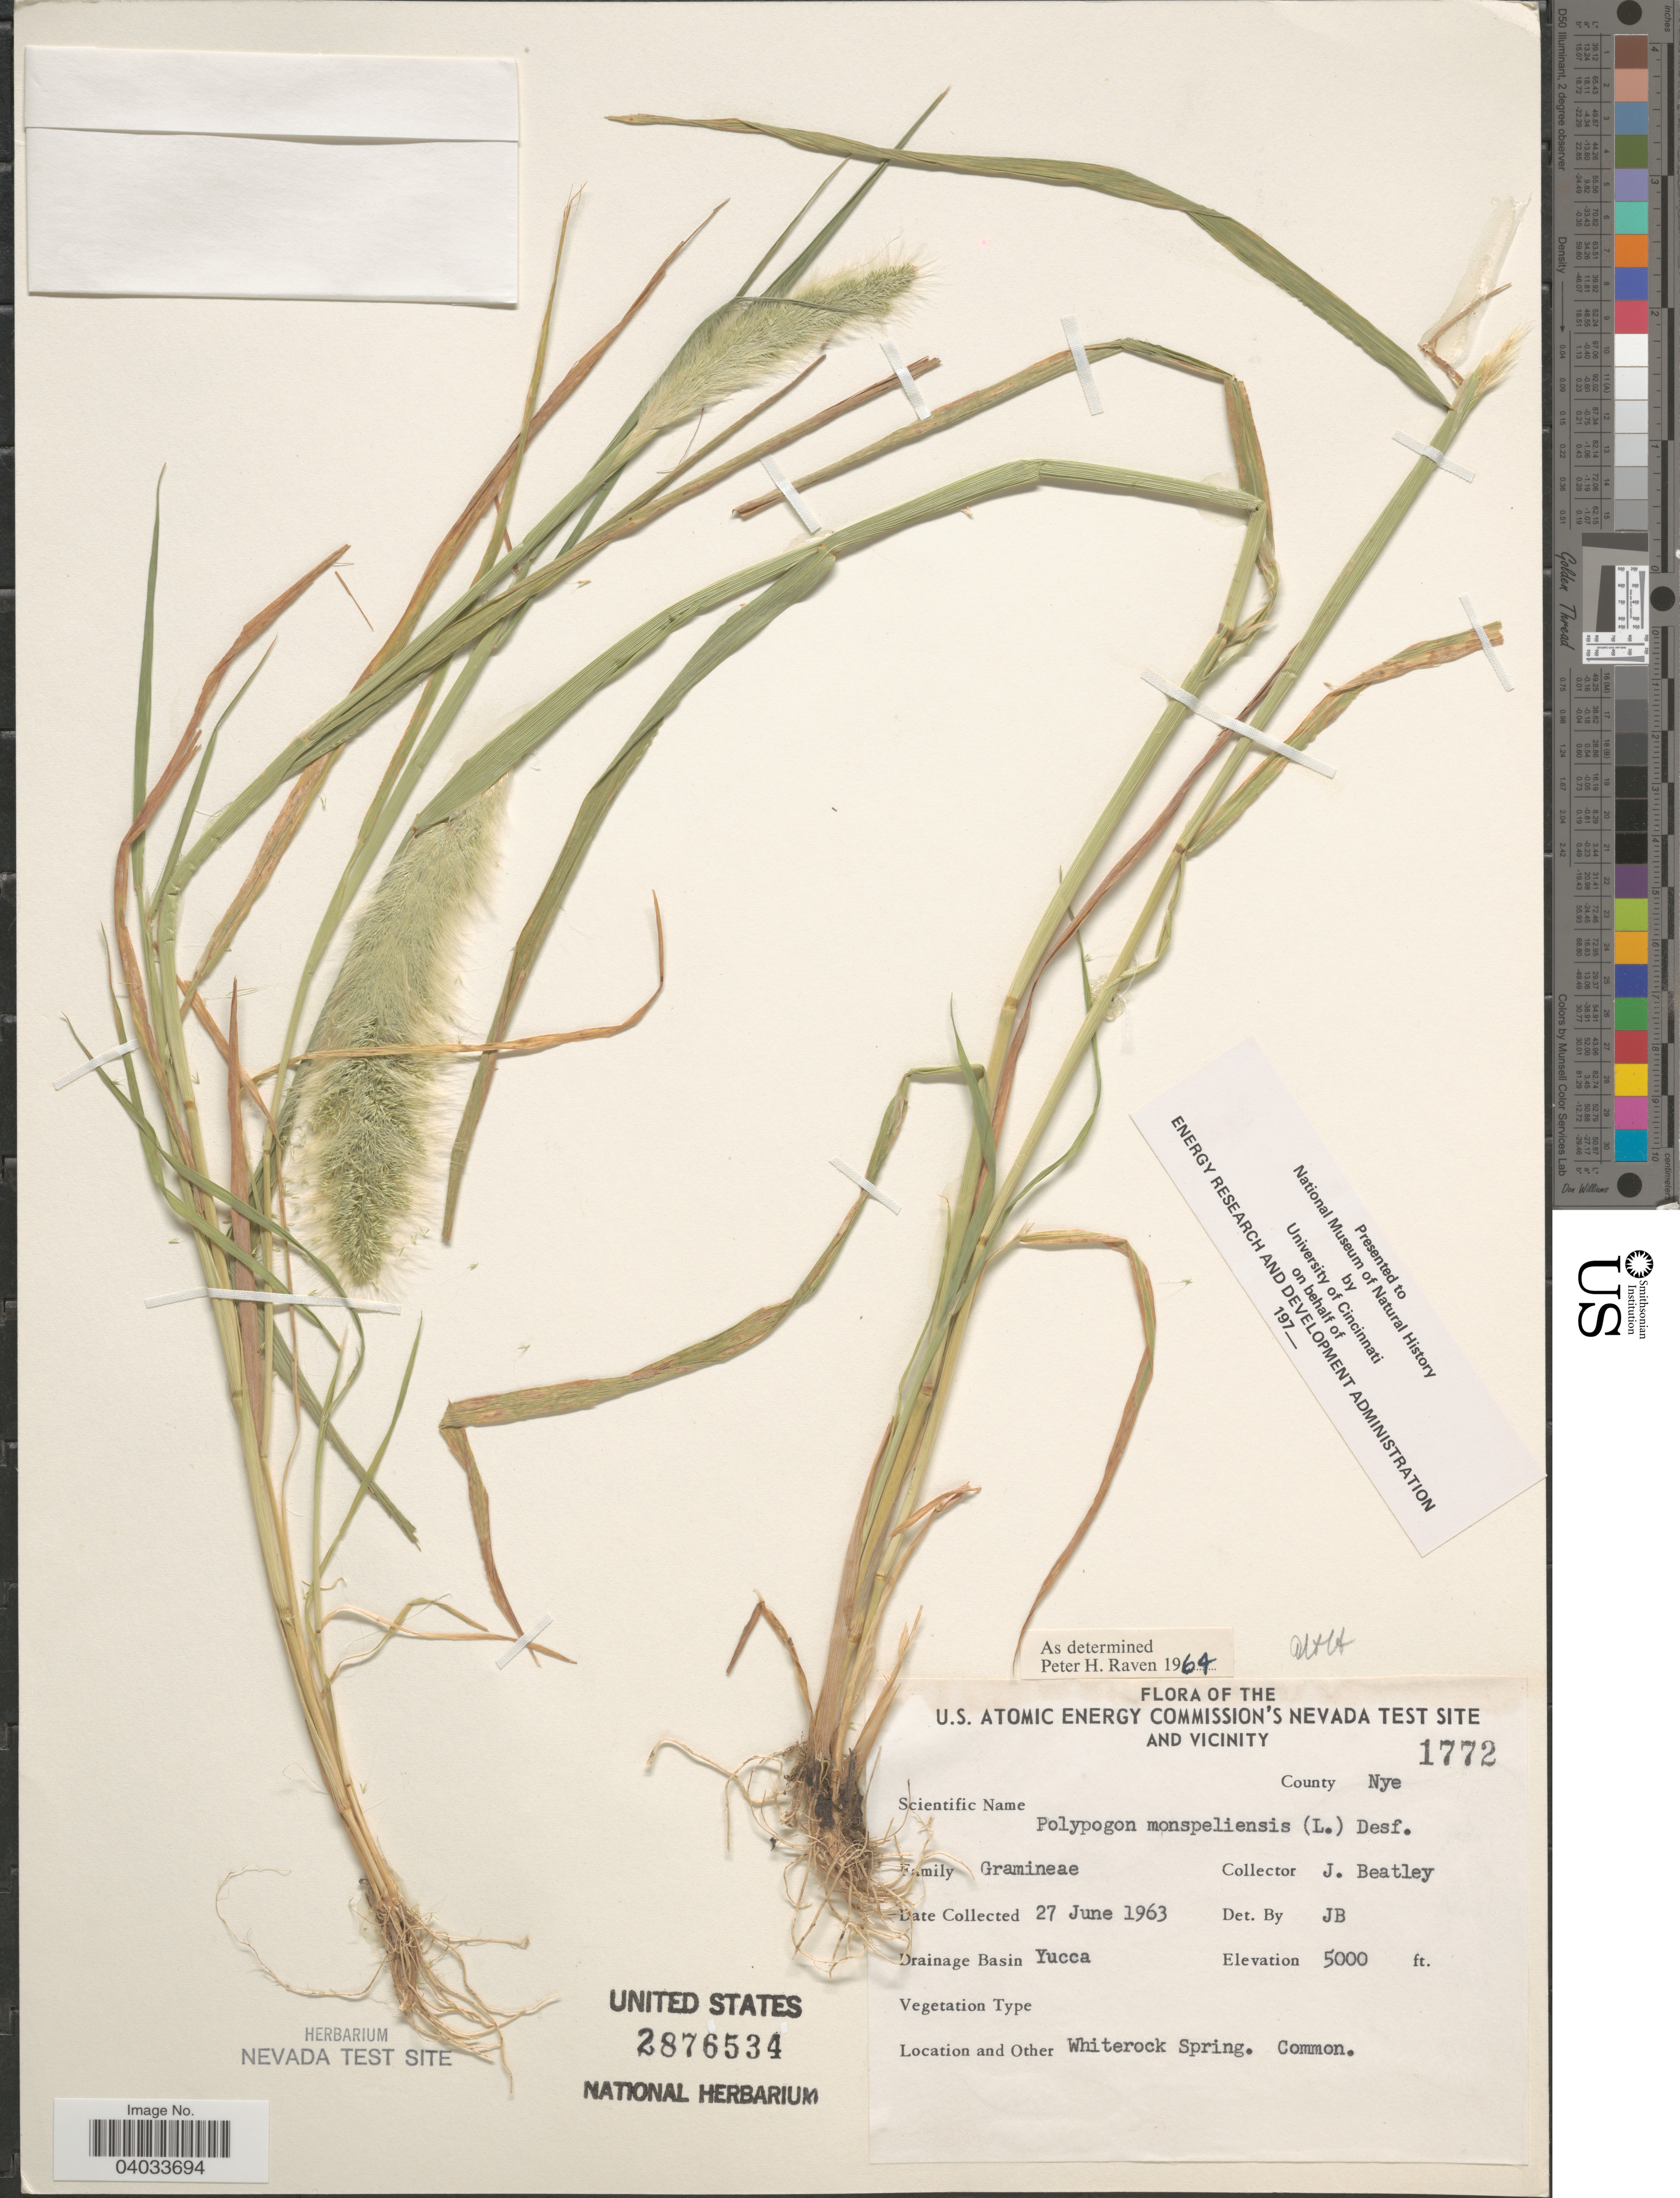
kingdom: Plantae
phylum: Tracheophyta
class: Liliopsida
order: Poales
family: Poaceae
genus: Polypogon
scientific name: Polypogon monspeliensis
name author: (L.) Desf.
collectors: J. C. Beatley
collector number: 1772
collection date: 1963-06-27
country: United States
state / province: Nevada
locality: U.S. Atomic Energy Commission's Nevada Test Site and vicinity. County Nye. Drainage Basin Yucca. Whiterock Spring.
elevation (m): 1524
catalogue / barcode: US 2876534